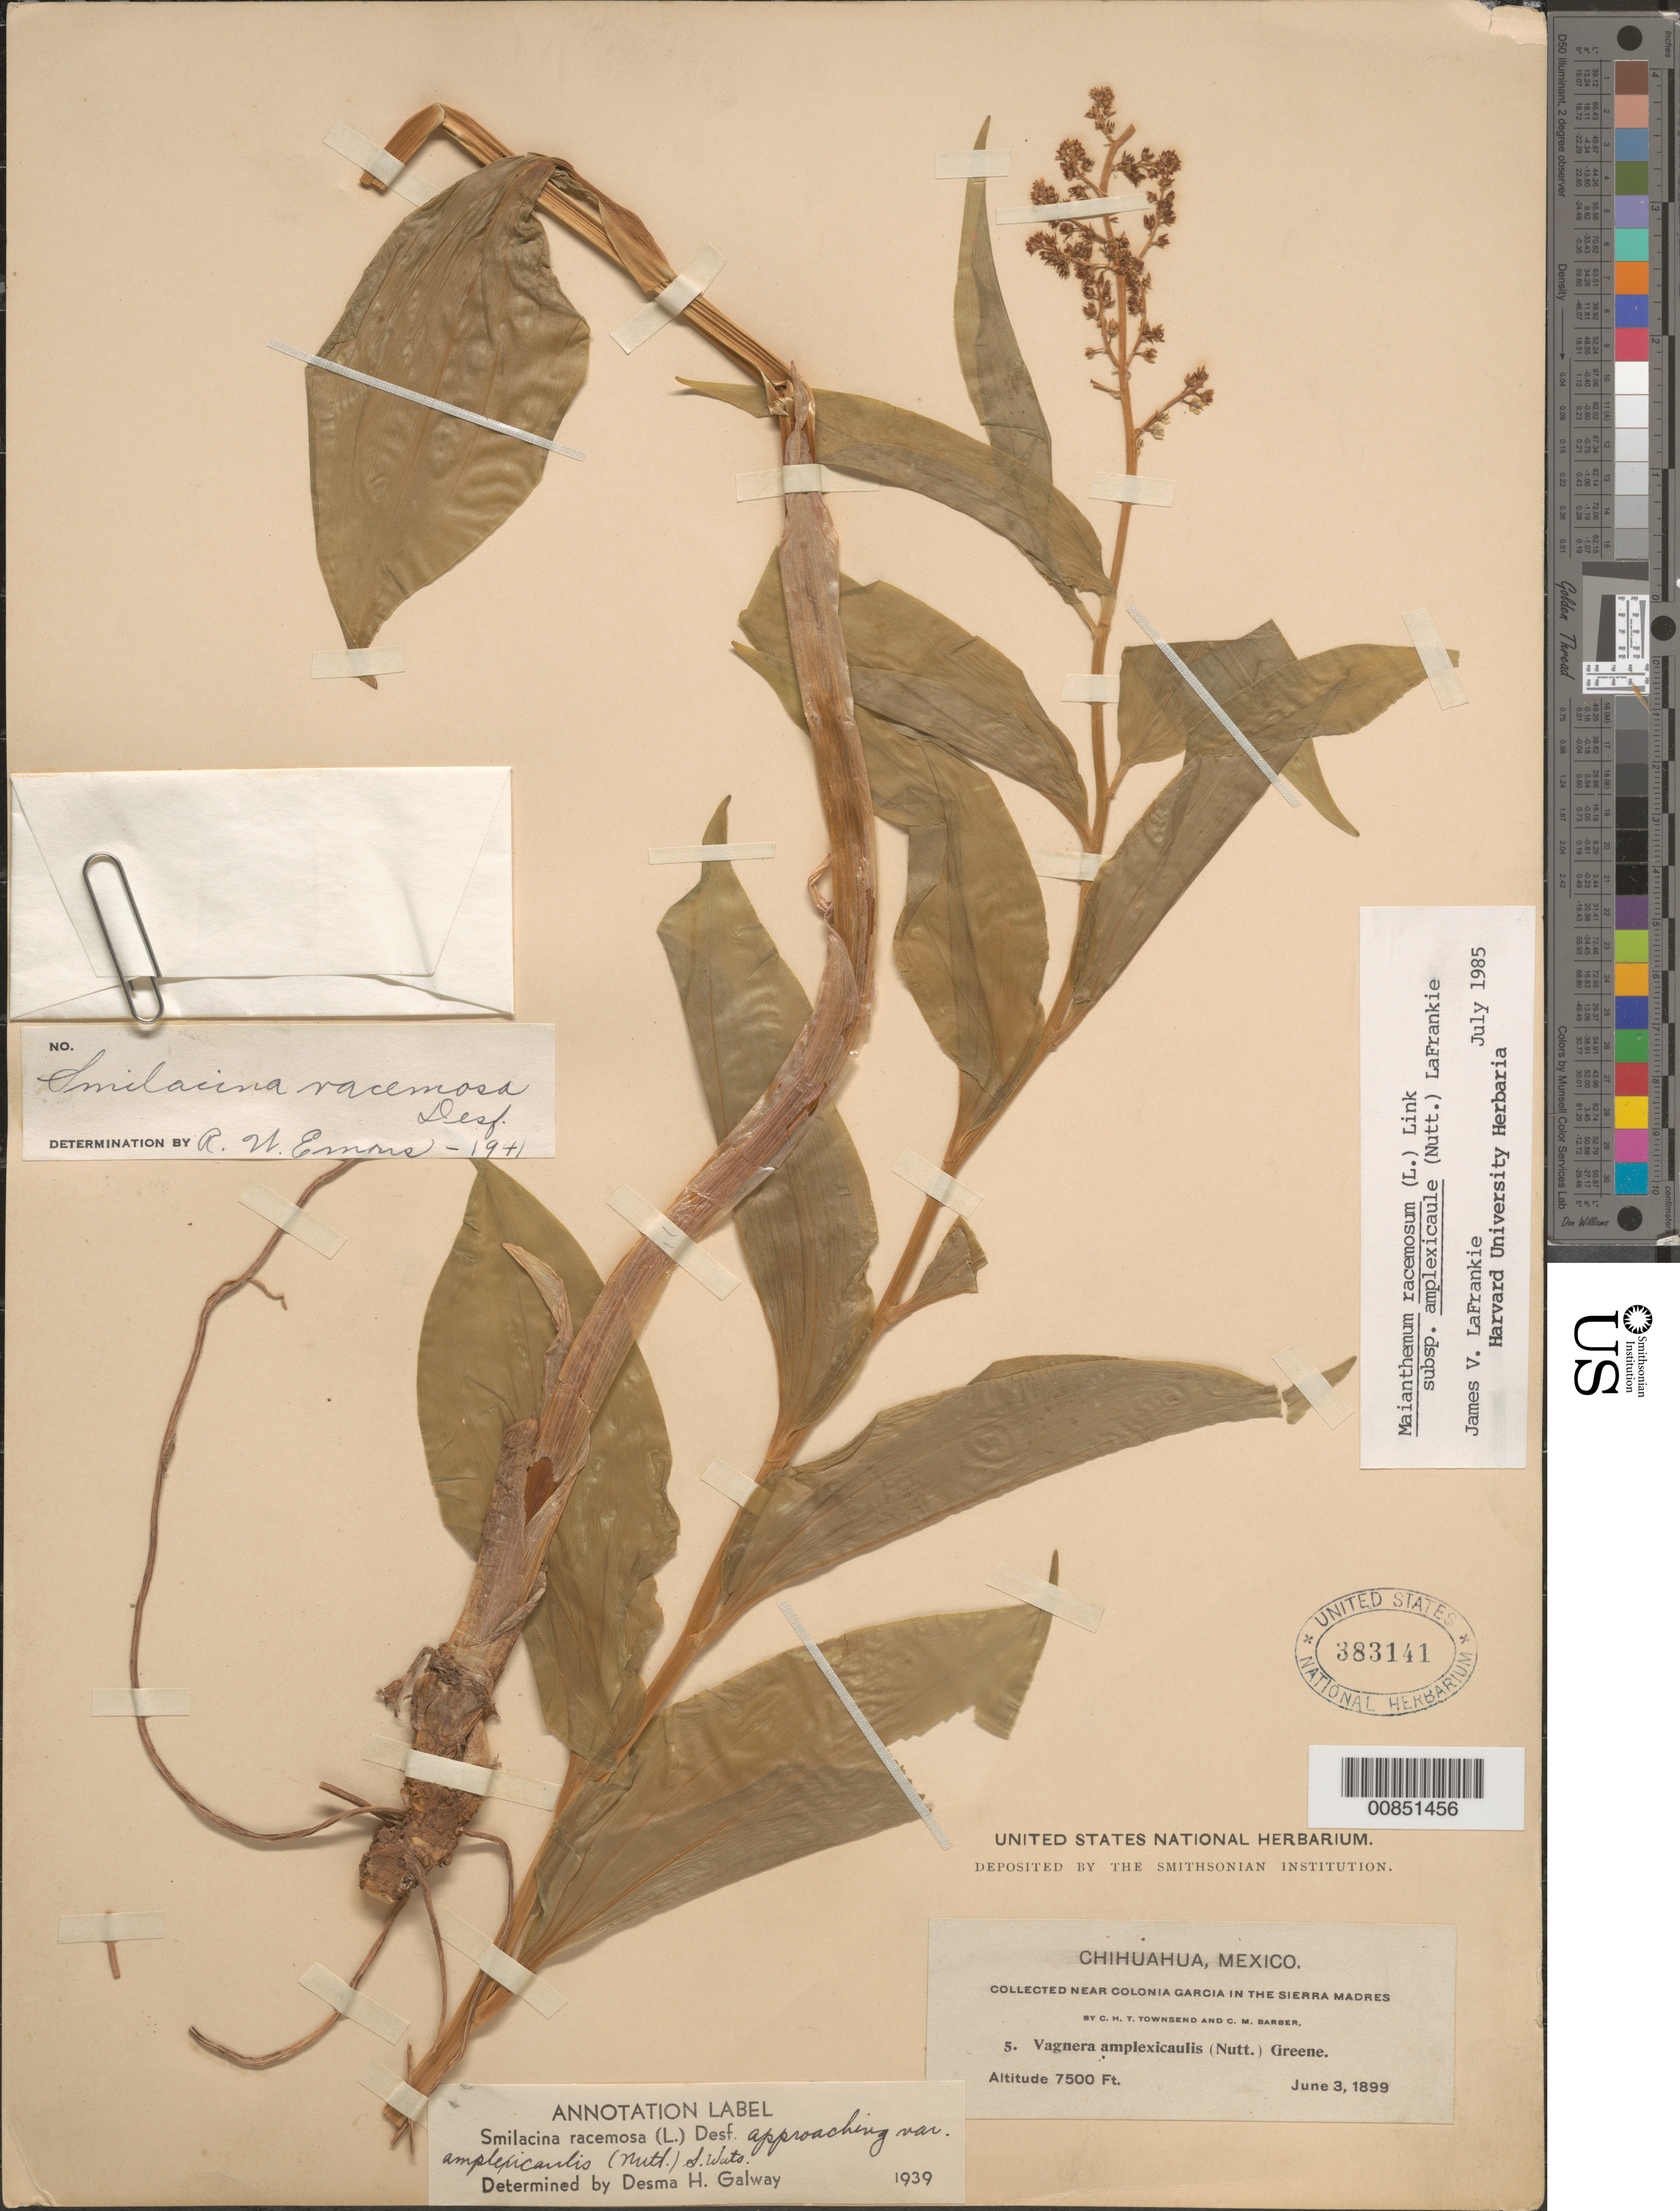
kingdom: Plantae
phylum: Tracheophyta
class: Liliopsida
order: Asparagales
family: Asparagaceae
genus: Maianthemum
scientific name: Maianthemum racemosum subsp. amplexicaule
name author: (Nutt.) LaFrankie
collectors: C. H. T. Townsend & C. Barber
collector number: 5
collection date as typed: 03 Jun 1899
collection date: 1899-06-03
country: Mexico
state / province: Chihuahua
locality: Near Colonia García in the Sierra Madre, Chihuahua.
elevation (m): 2286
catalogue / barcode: US 383141